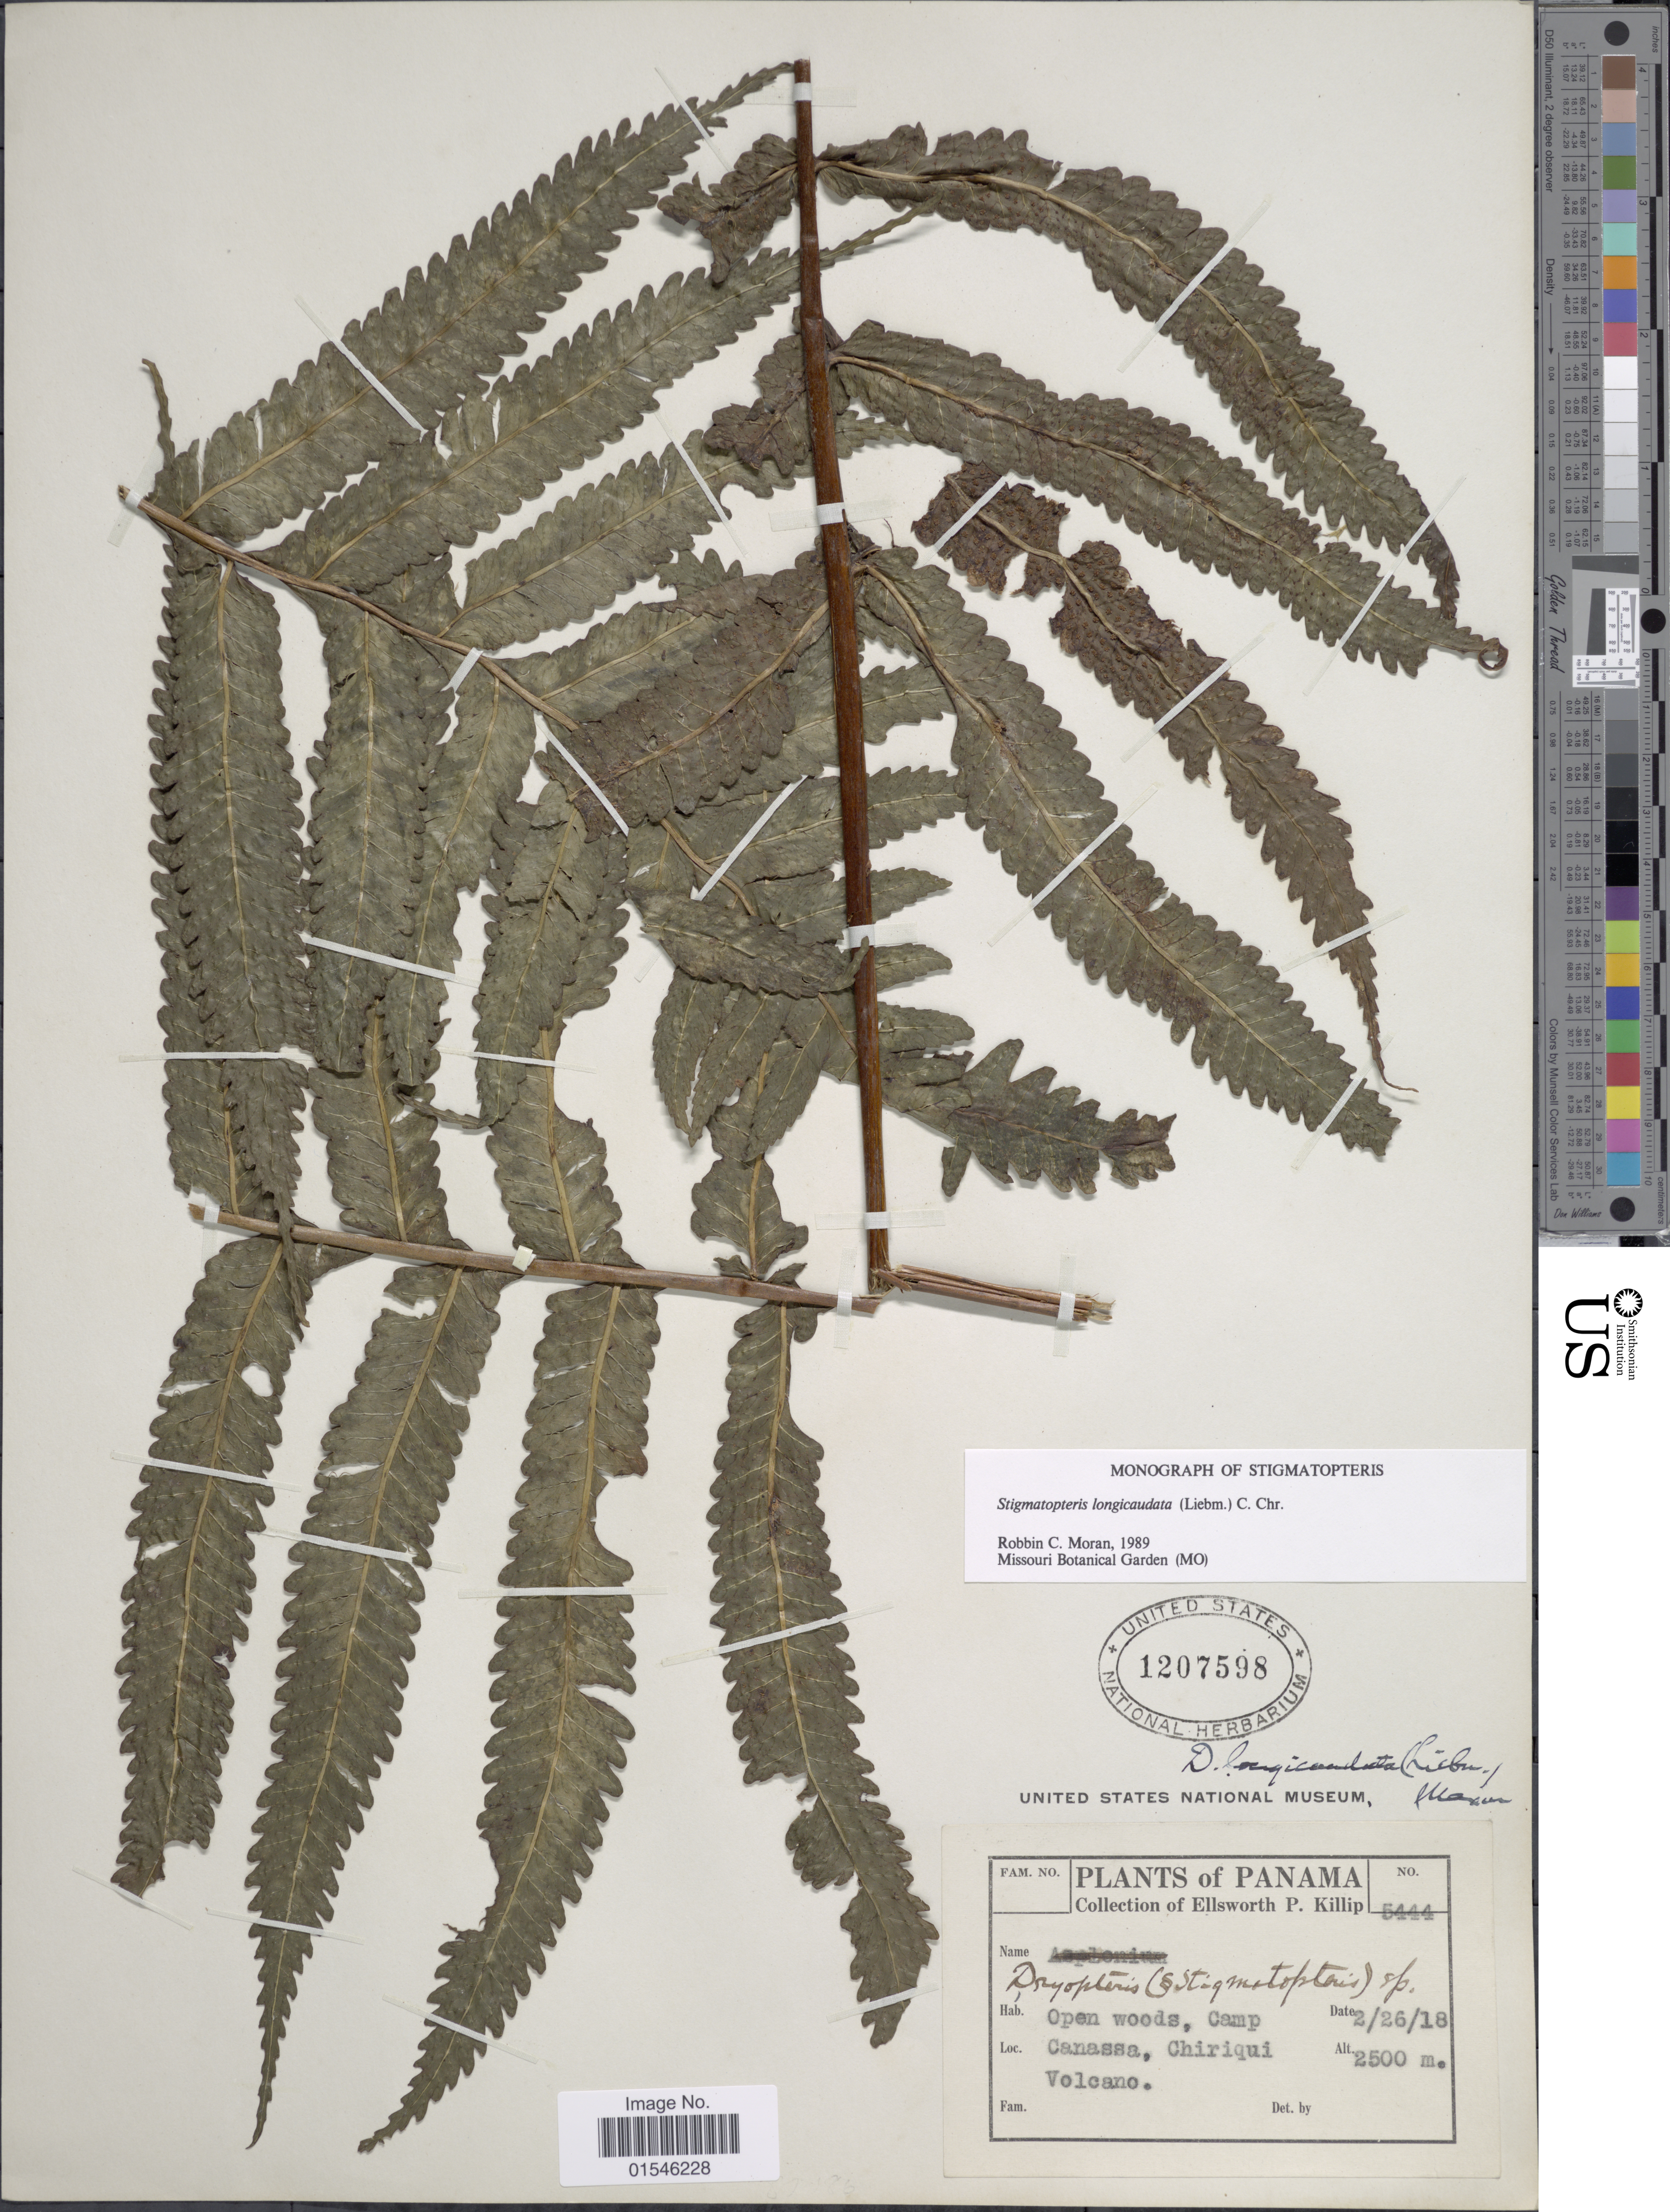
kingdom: Plantae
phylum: Tracheophyta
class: Polypodiopsida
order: Polypodiales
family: Dryopteridaceae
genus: Stigmatopteris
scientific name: Stigmatopteris longicaudata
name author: (Leibm.) C. Chr.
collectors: E. P. Killip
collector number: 5444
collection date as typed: Transcribed d/m/y: 26/2/18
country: Panama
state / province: Chiriqui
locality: Canassa, Volcano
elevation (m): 2500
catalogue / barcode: US 1207598